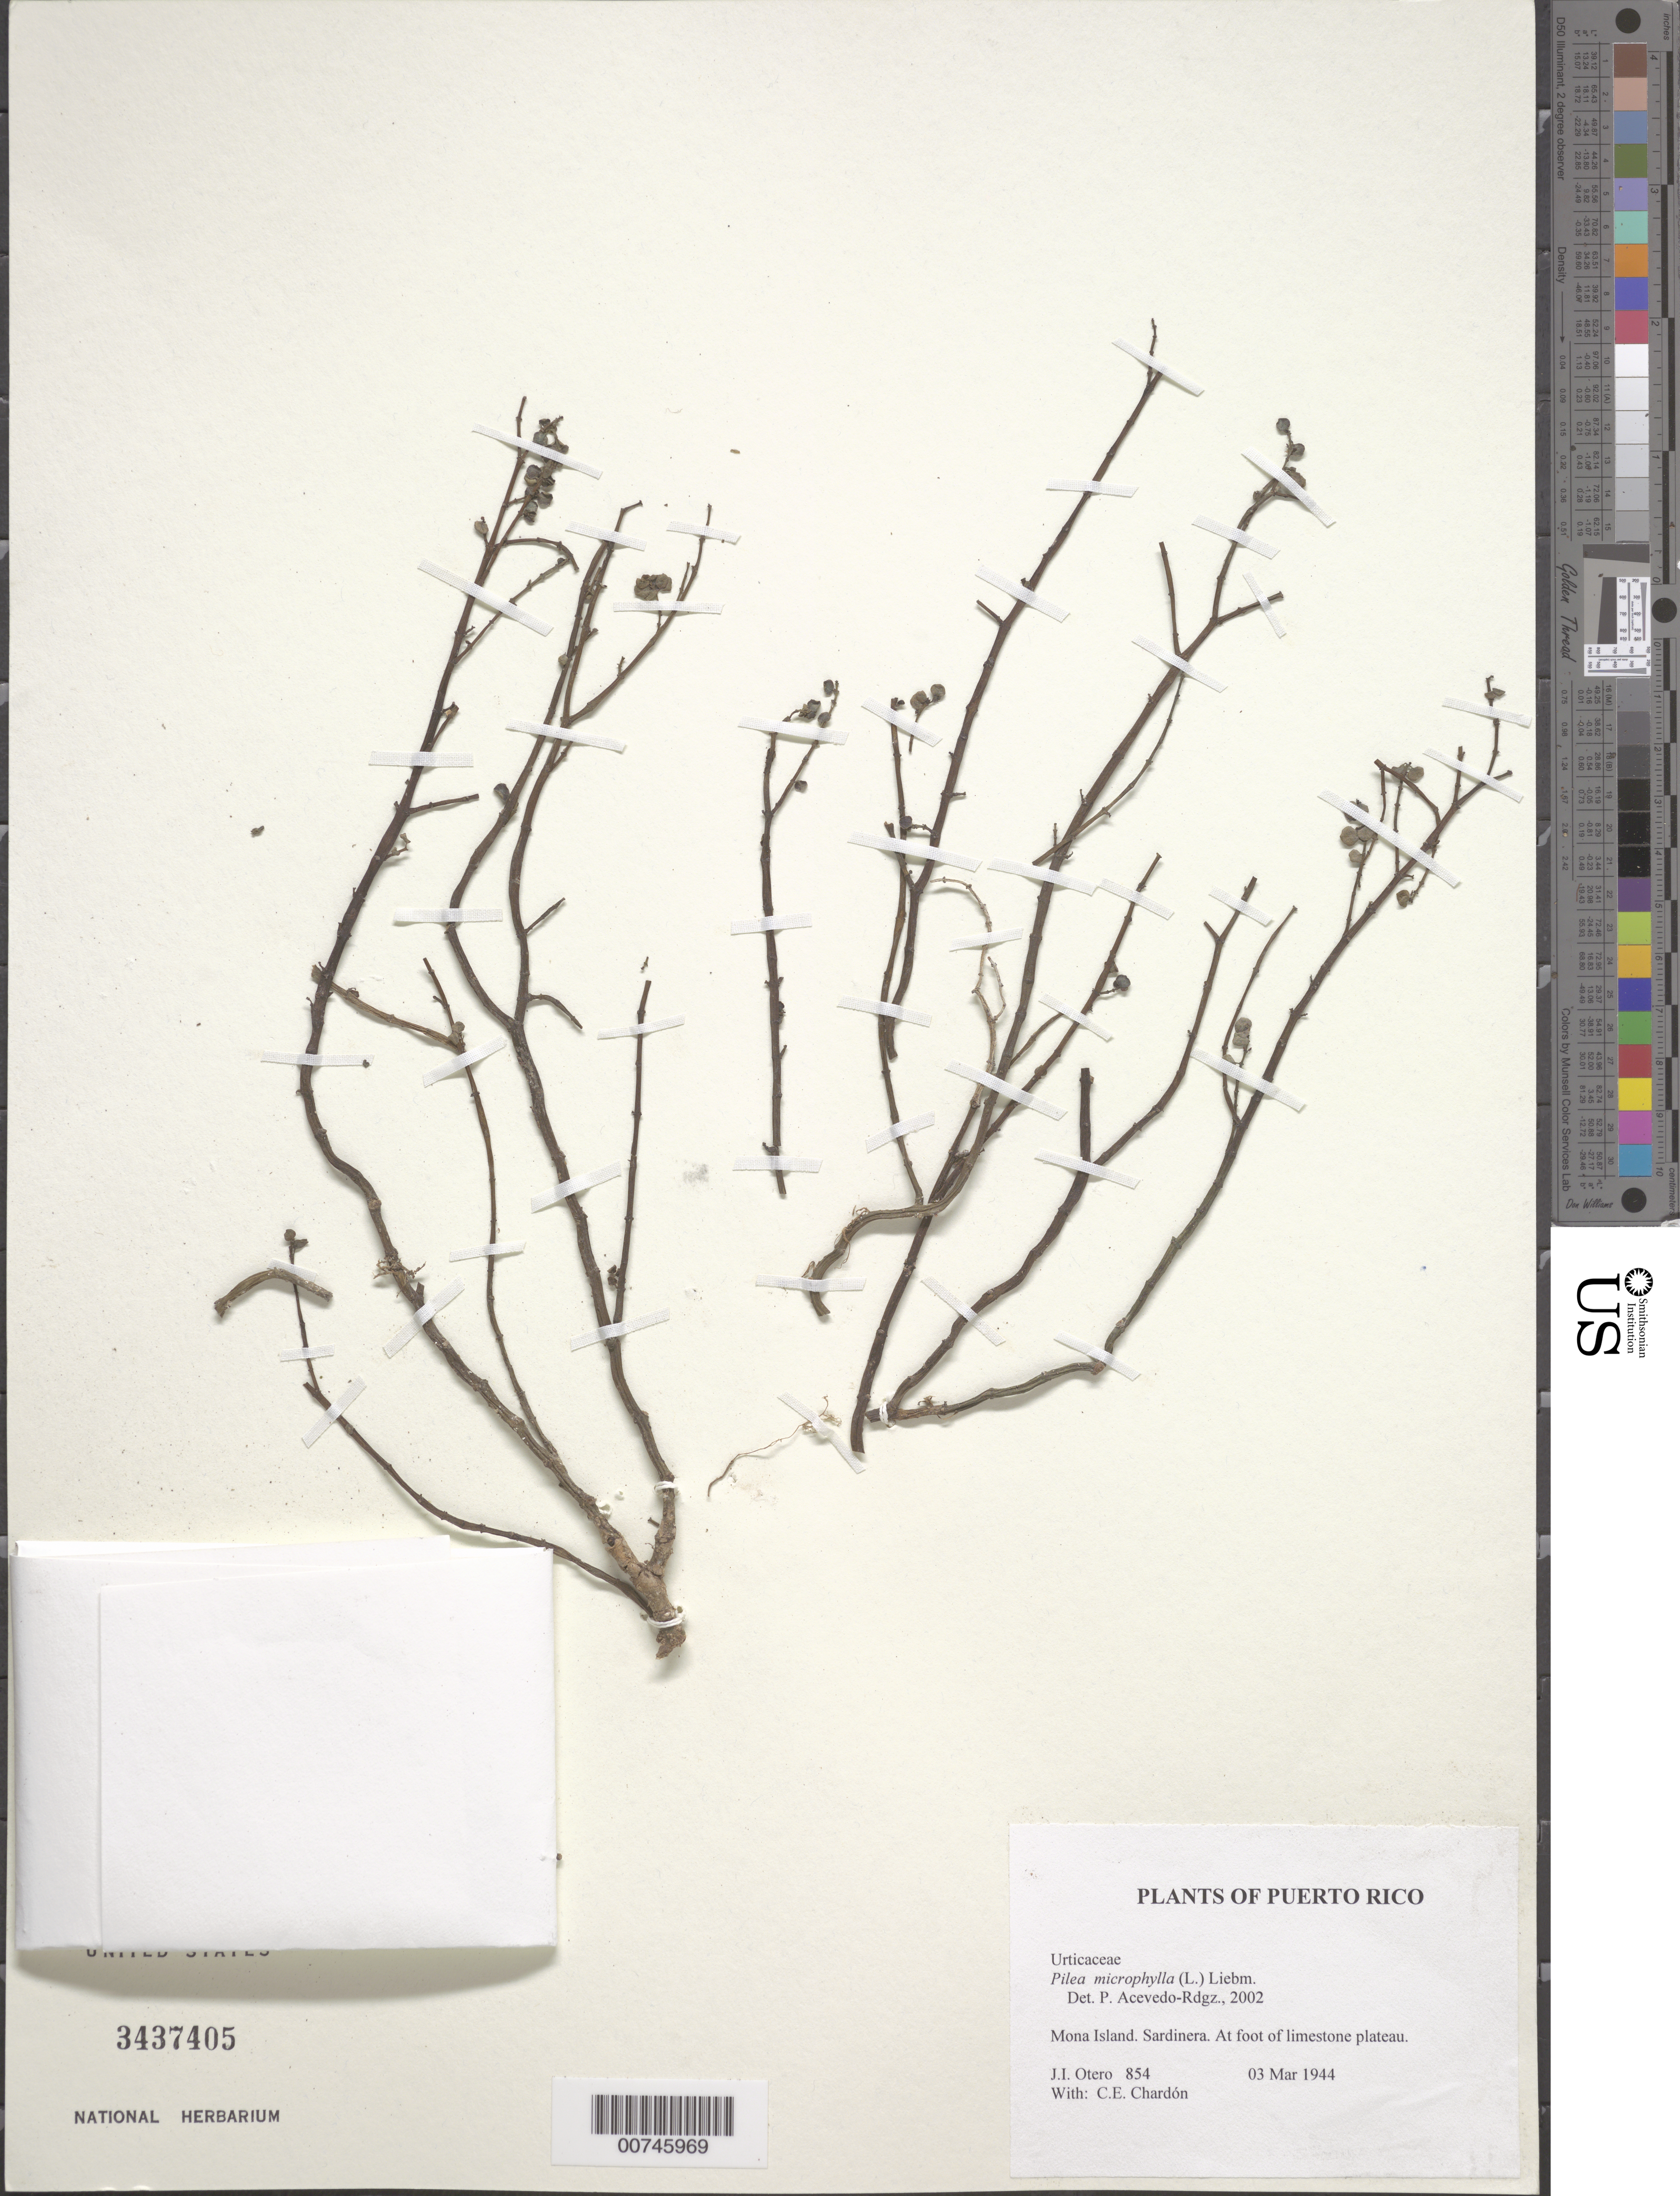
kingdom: Plantae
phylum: Tracheophyta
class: Magnoliopsida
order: Rosales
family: Urticaceae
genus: Pilea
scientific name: Pilea microphylla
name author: (L.) Liebm.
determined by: Acevedo-Rodríguez, P., (BOT), Smithsonian Institution - National Museum of Natural History (UNITED STATES)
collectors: J. Otero & C. E. Chardón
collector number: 854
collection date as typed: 03 Mar 1944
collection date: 1944-03-03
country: Puerto Rico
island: Mona I.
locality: Sardinera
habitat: At foot of limestone plateau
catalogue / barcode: US 3437405